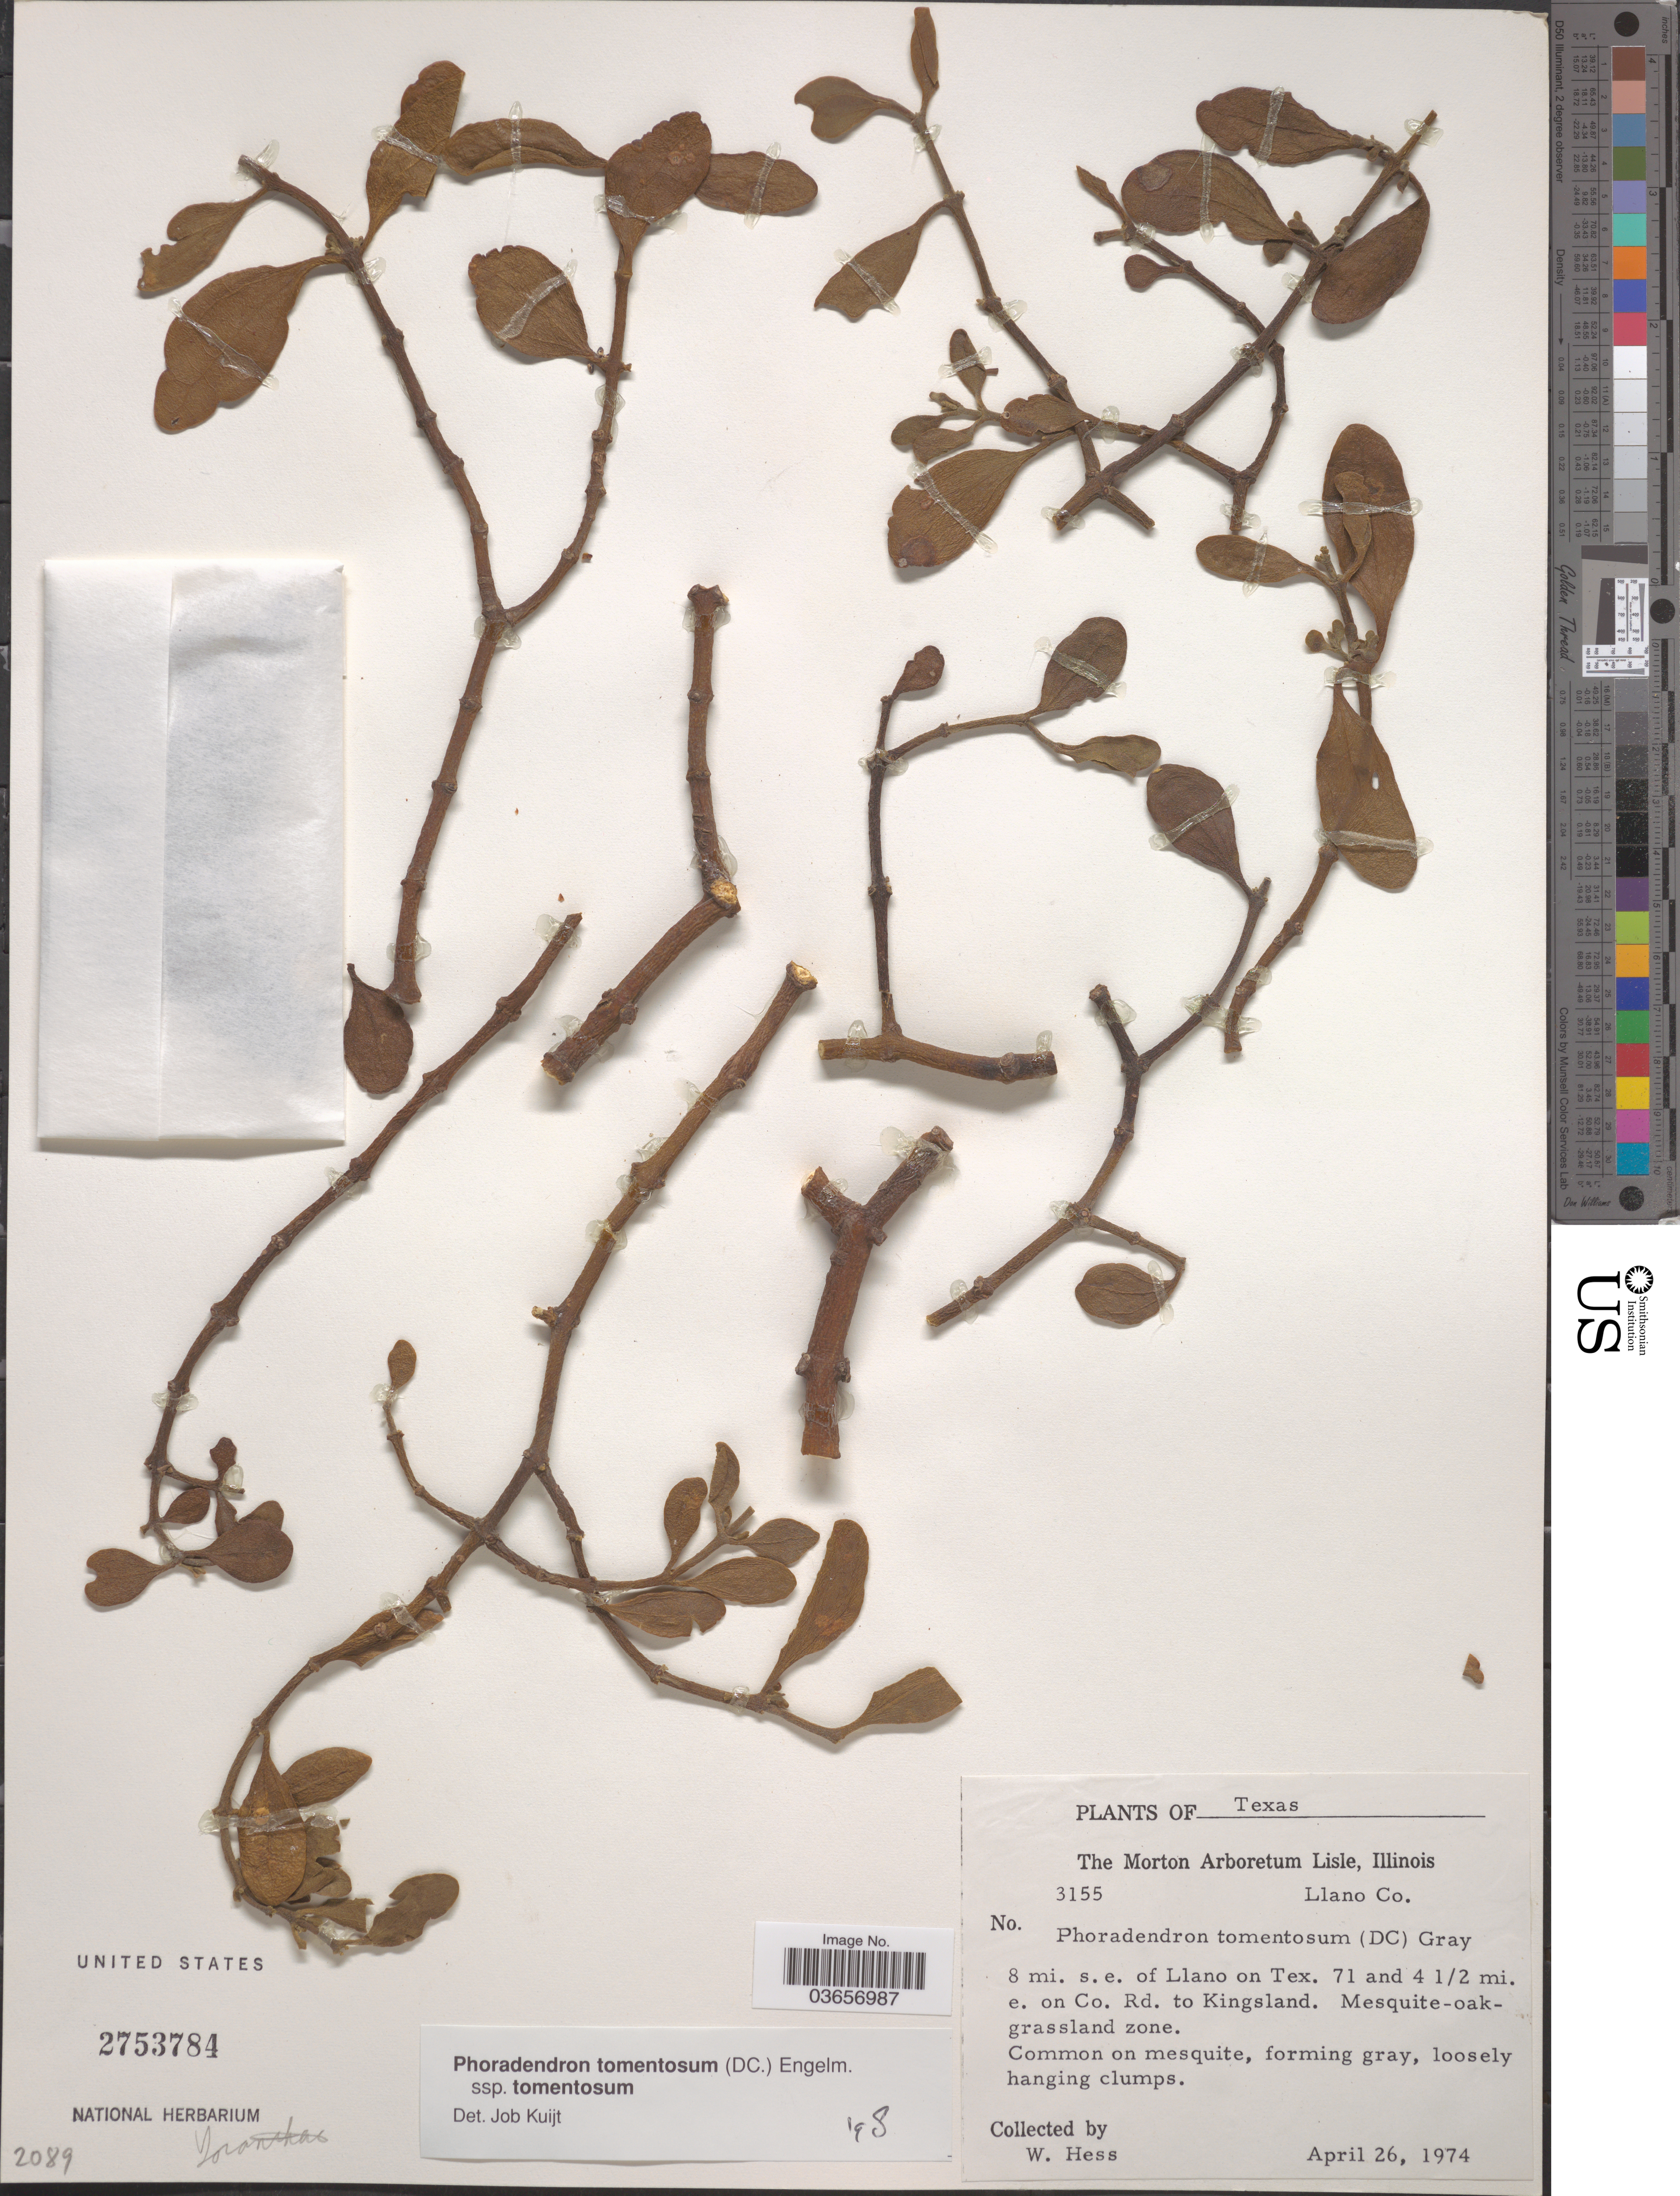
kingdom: Plantae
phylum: Tracheophyta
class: Magnoliopsida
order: Santalales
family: Viscaceae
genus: Phoradendron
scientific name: Phoradendron tomentosum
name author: DC.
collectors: W. Hess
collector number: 3155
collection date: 1974-04-26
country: United States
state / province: Texas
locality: Llano Co. 8 mi. s.e. of Llano on Tex. 71 and 4 1/2 mi. e. on Co. Rd. to Kingsland.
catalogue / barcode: US 2753784